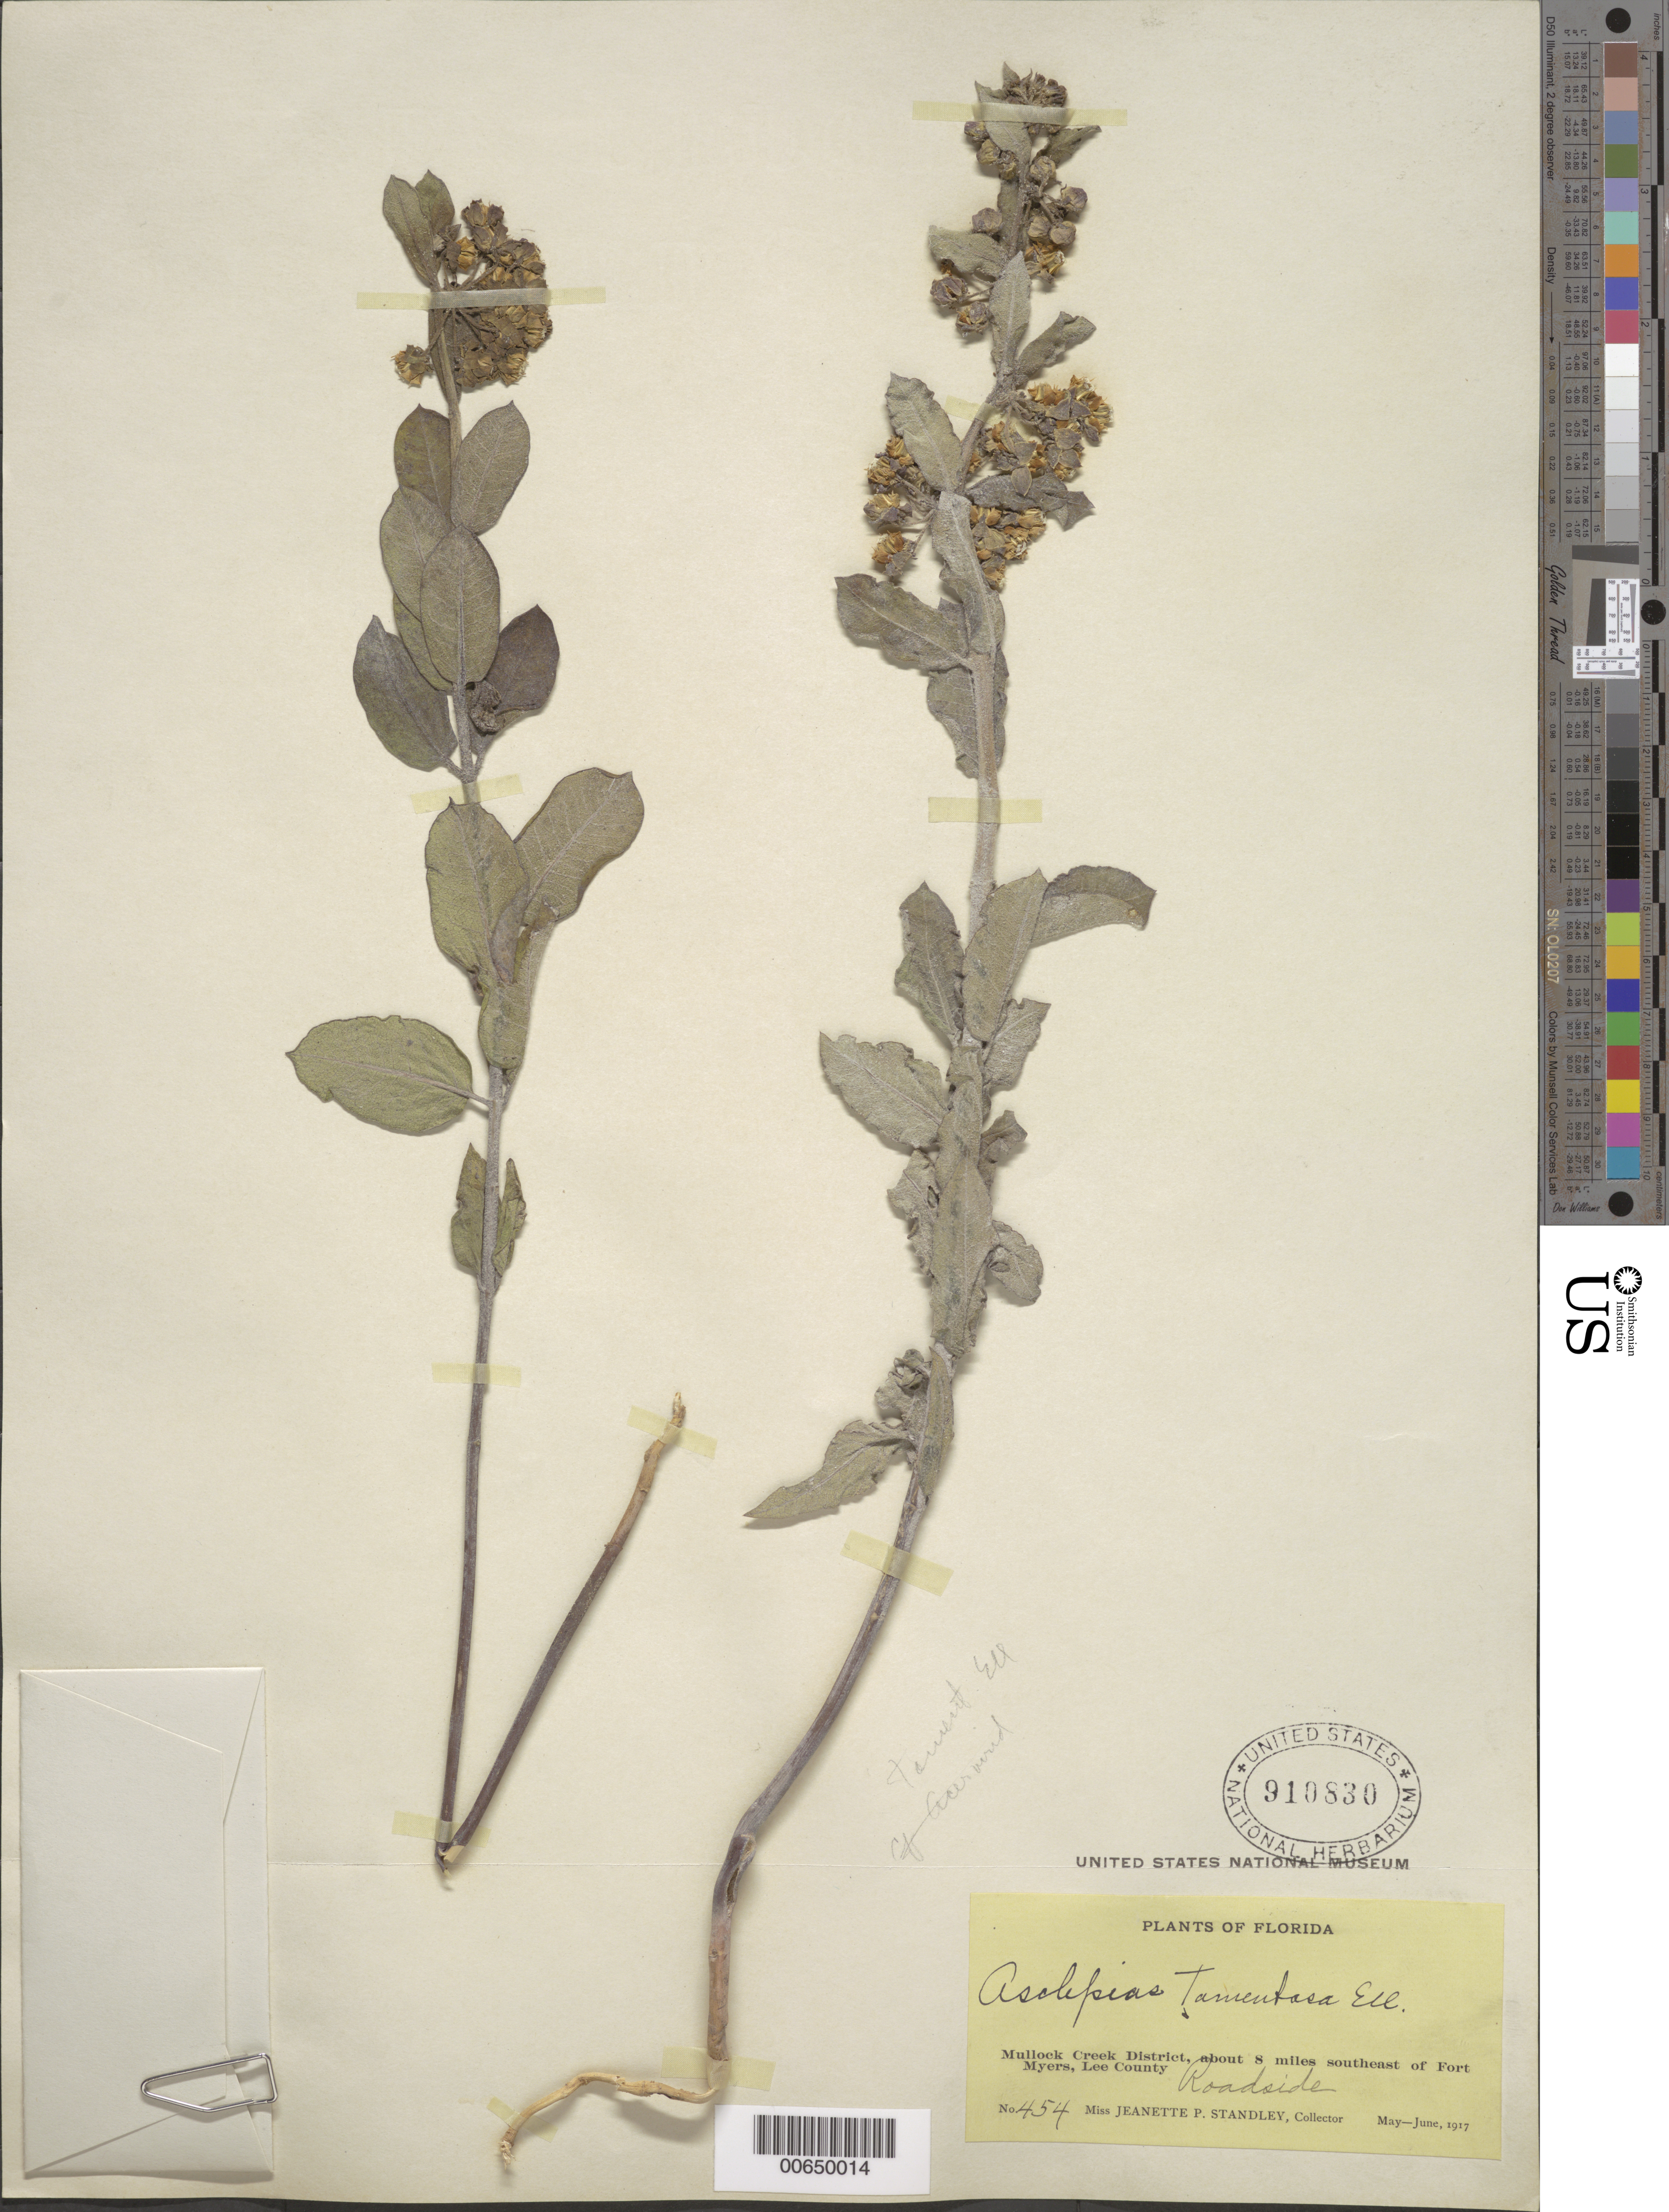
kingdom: Plantae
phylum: Tracheophyta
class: Magnoliopsida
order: Gentianales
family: Apocynaceae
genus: Asclepias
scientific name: Asclepias tomentosa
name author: Elliott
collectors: J. P. Standley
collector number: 454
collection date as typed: May 1877 to -- Jun 1877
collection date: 1877-05/1877-06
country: United States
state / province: Florida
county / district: Lee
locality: Mullock Creek District, about 8 miles SE of Ft. Myers.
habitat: Roadside.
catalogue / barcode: US 910830